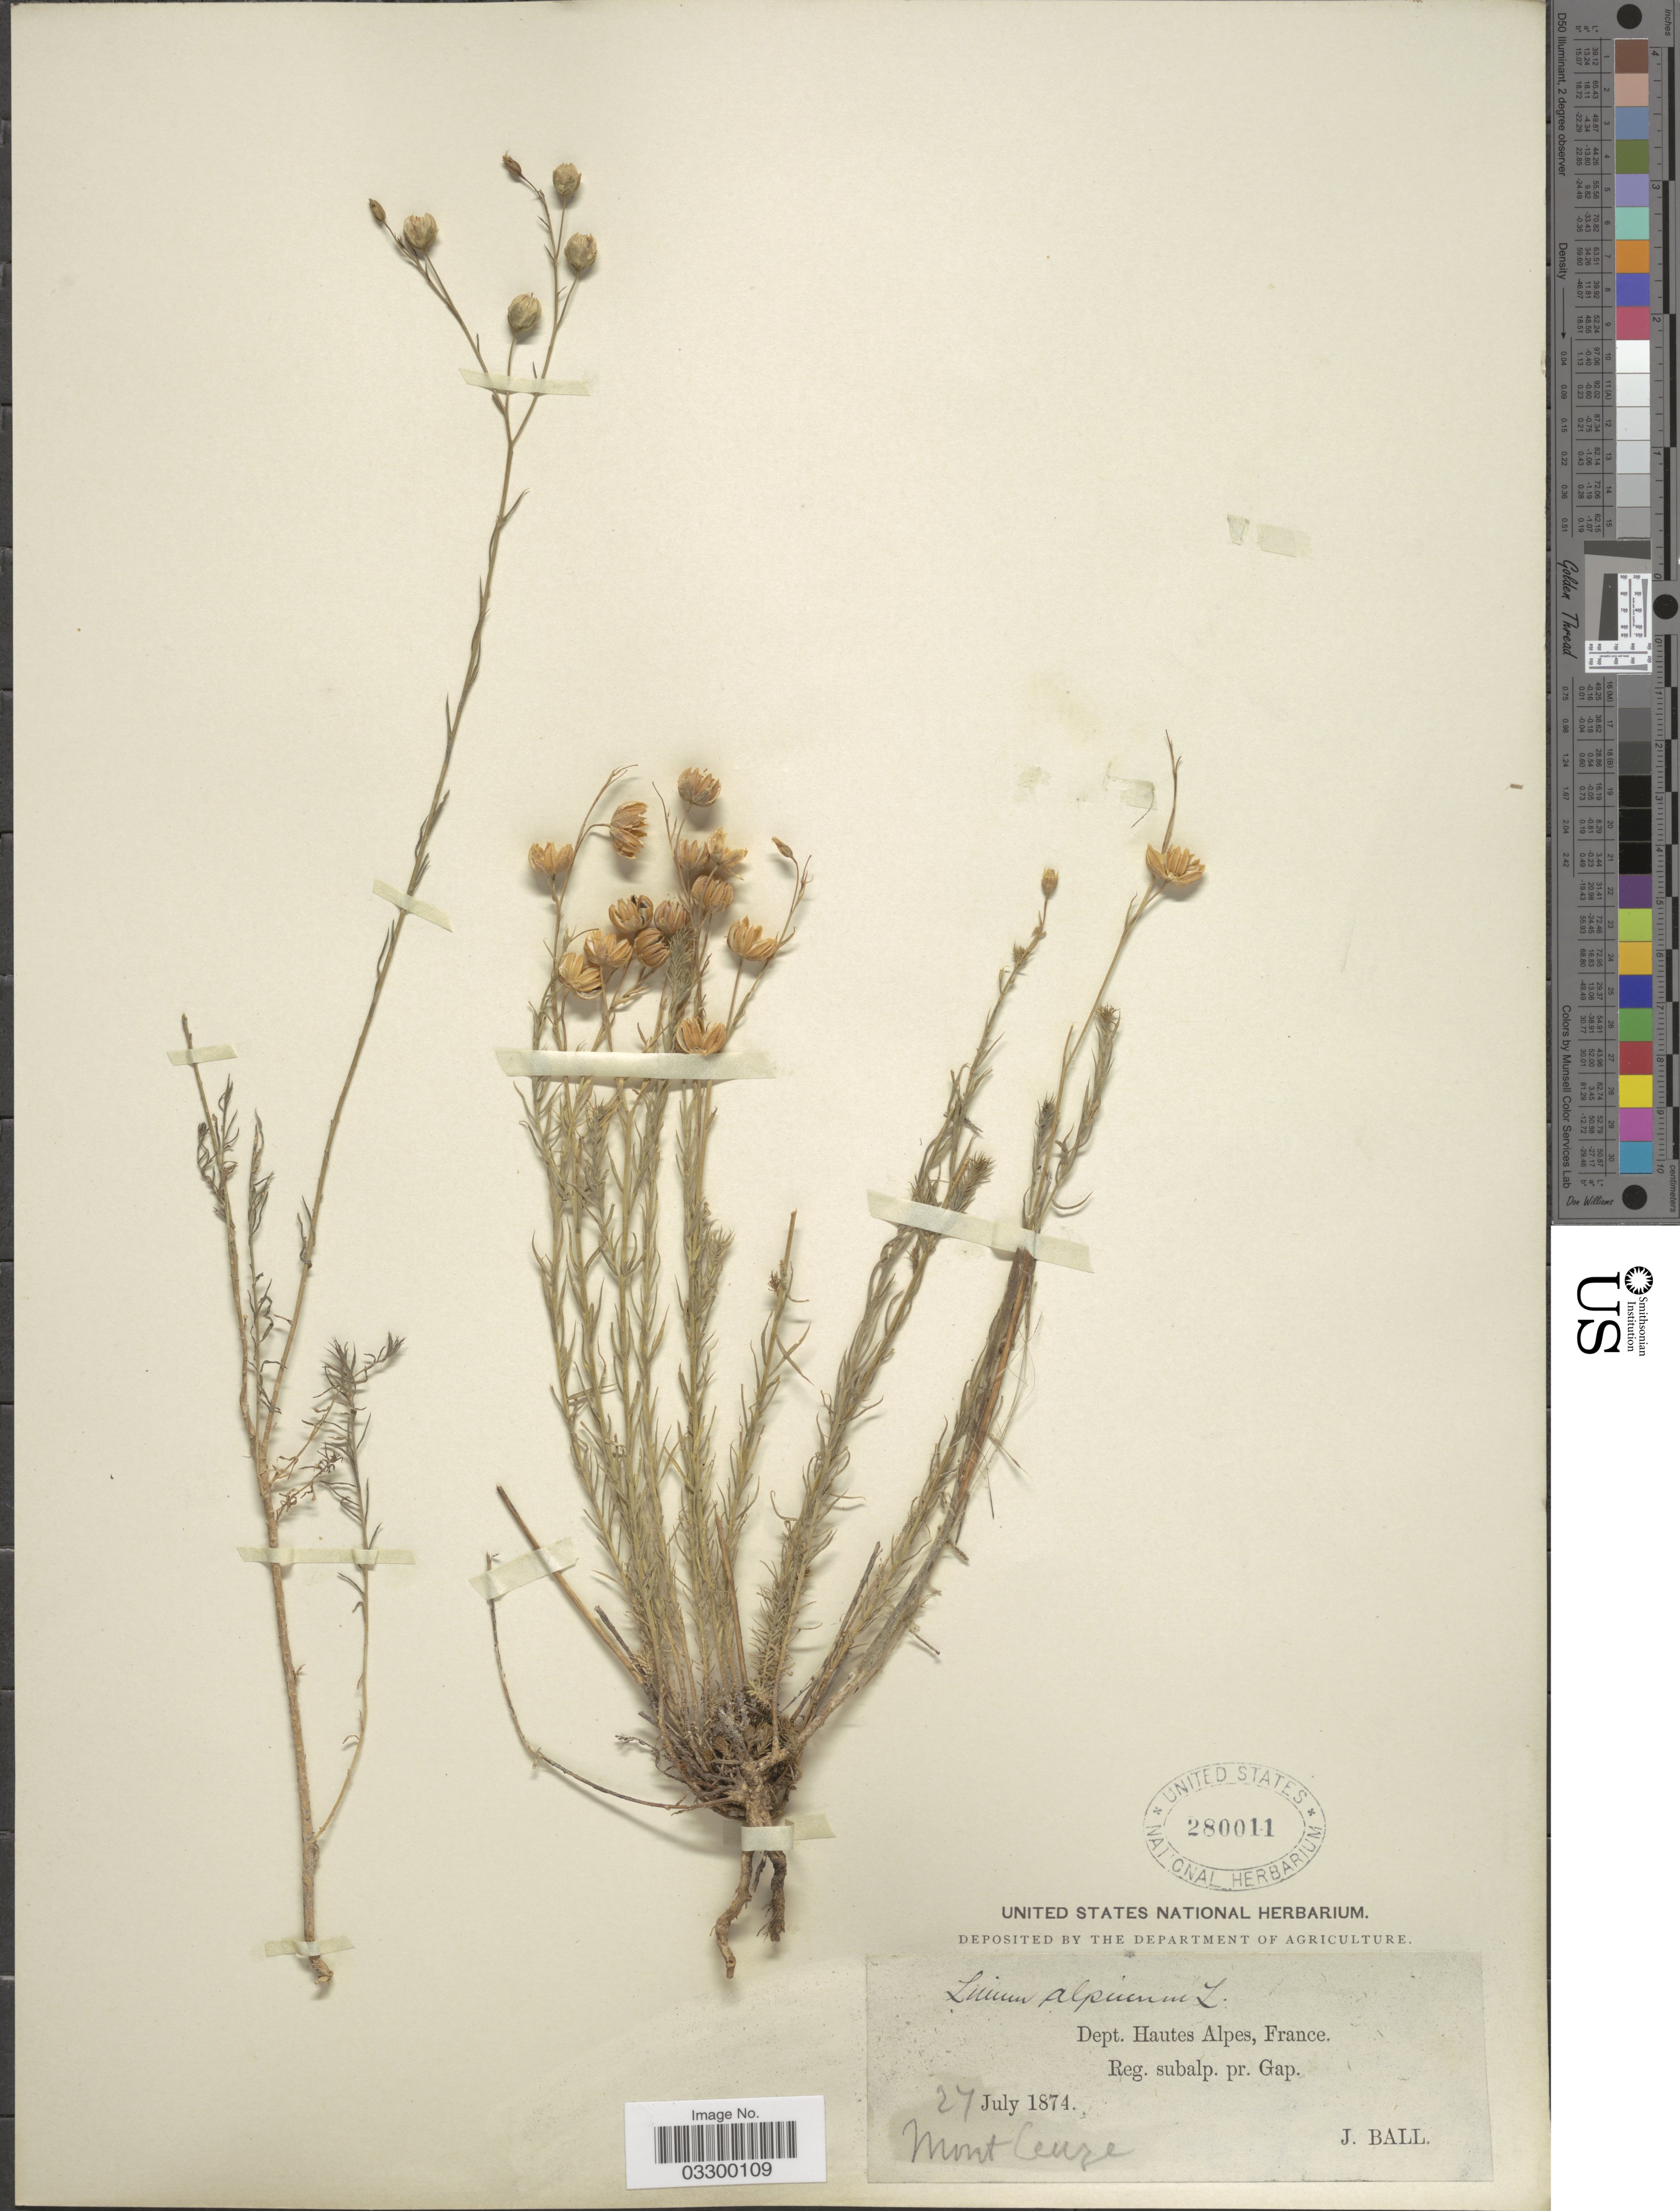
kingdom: Plantae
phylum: Tracheophyta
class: Magnoliopsida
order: Malpighiales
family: Linaceae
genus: Linum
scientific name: Linum alpinum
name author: Jacq.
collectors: J. Ball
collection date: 1874-07-27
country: France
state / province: Provence-Alpes-Côte d'Azur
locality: Dept. Hautes Alpes, Reg. subalp. pr. Gap. Mont Ceuze.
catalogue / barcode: US 280011